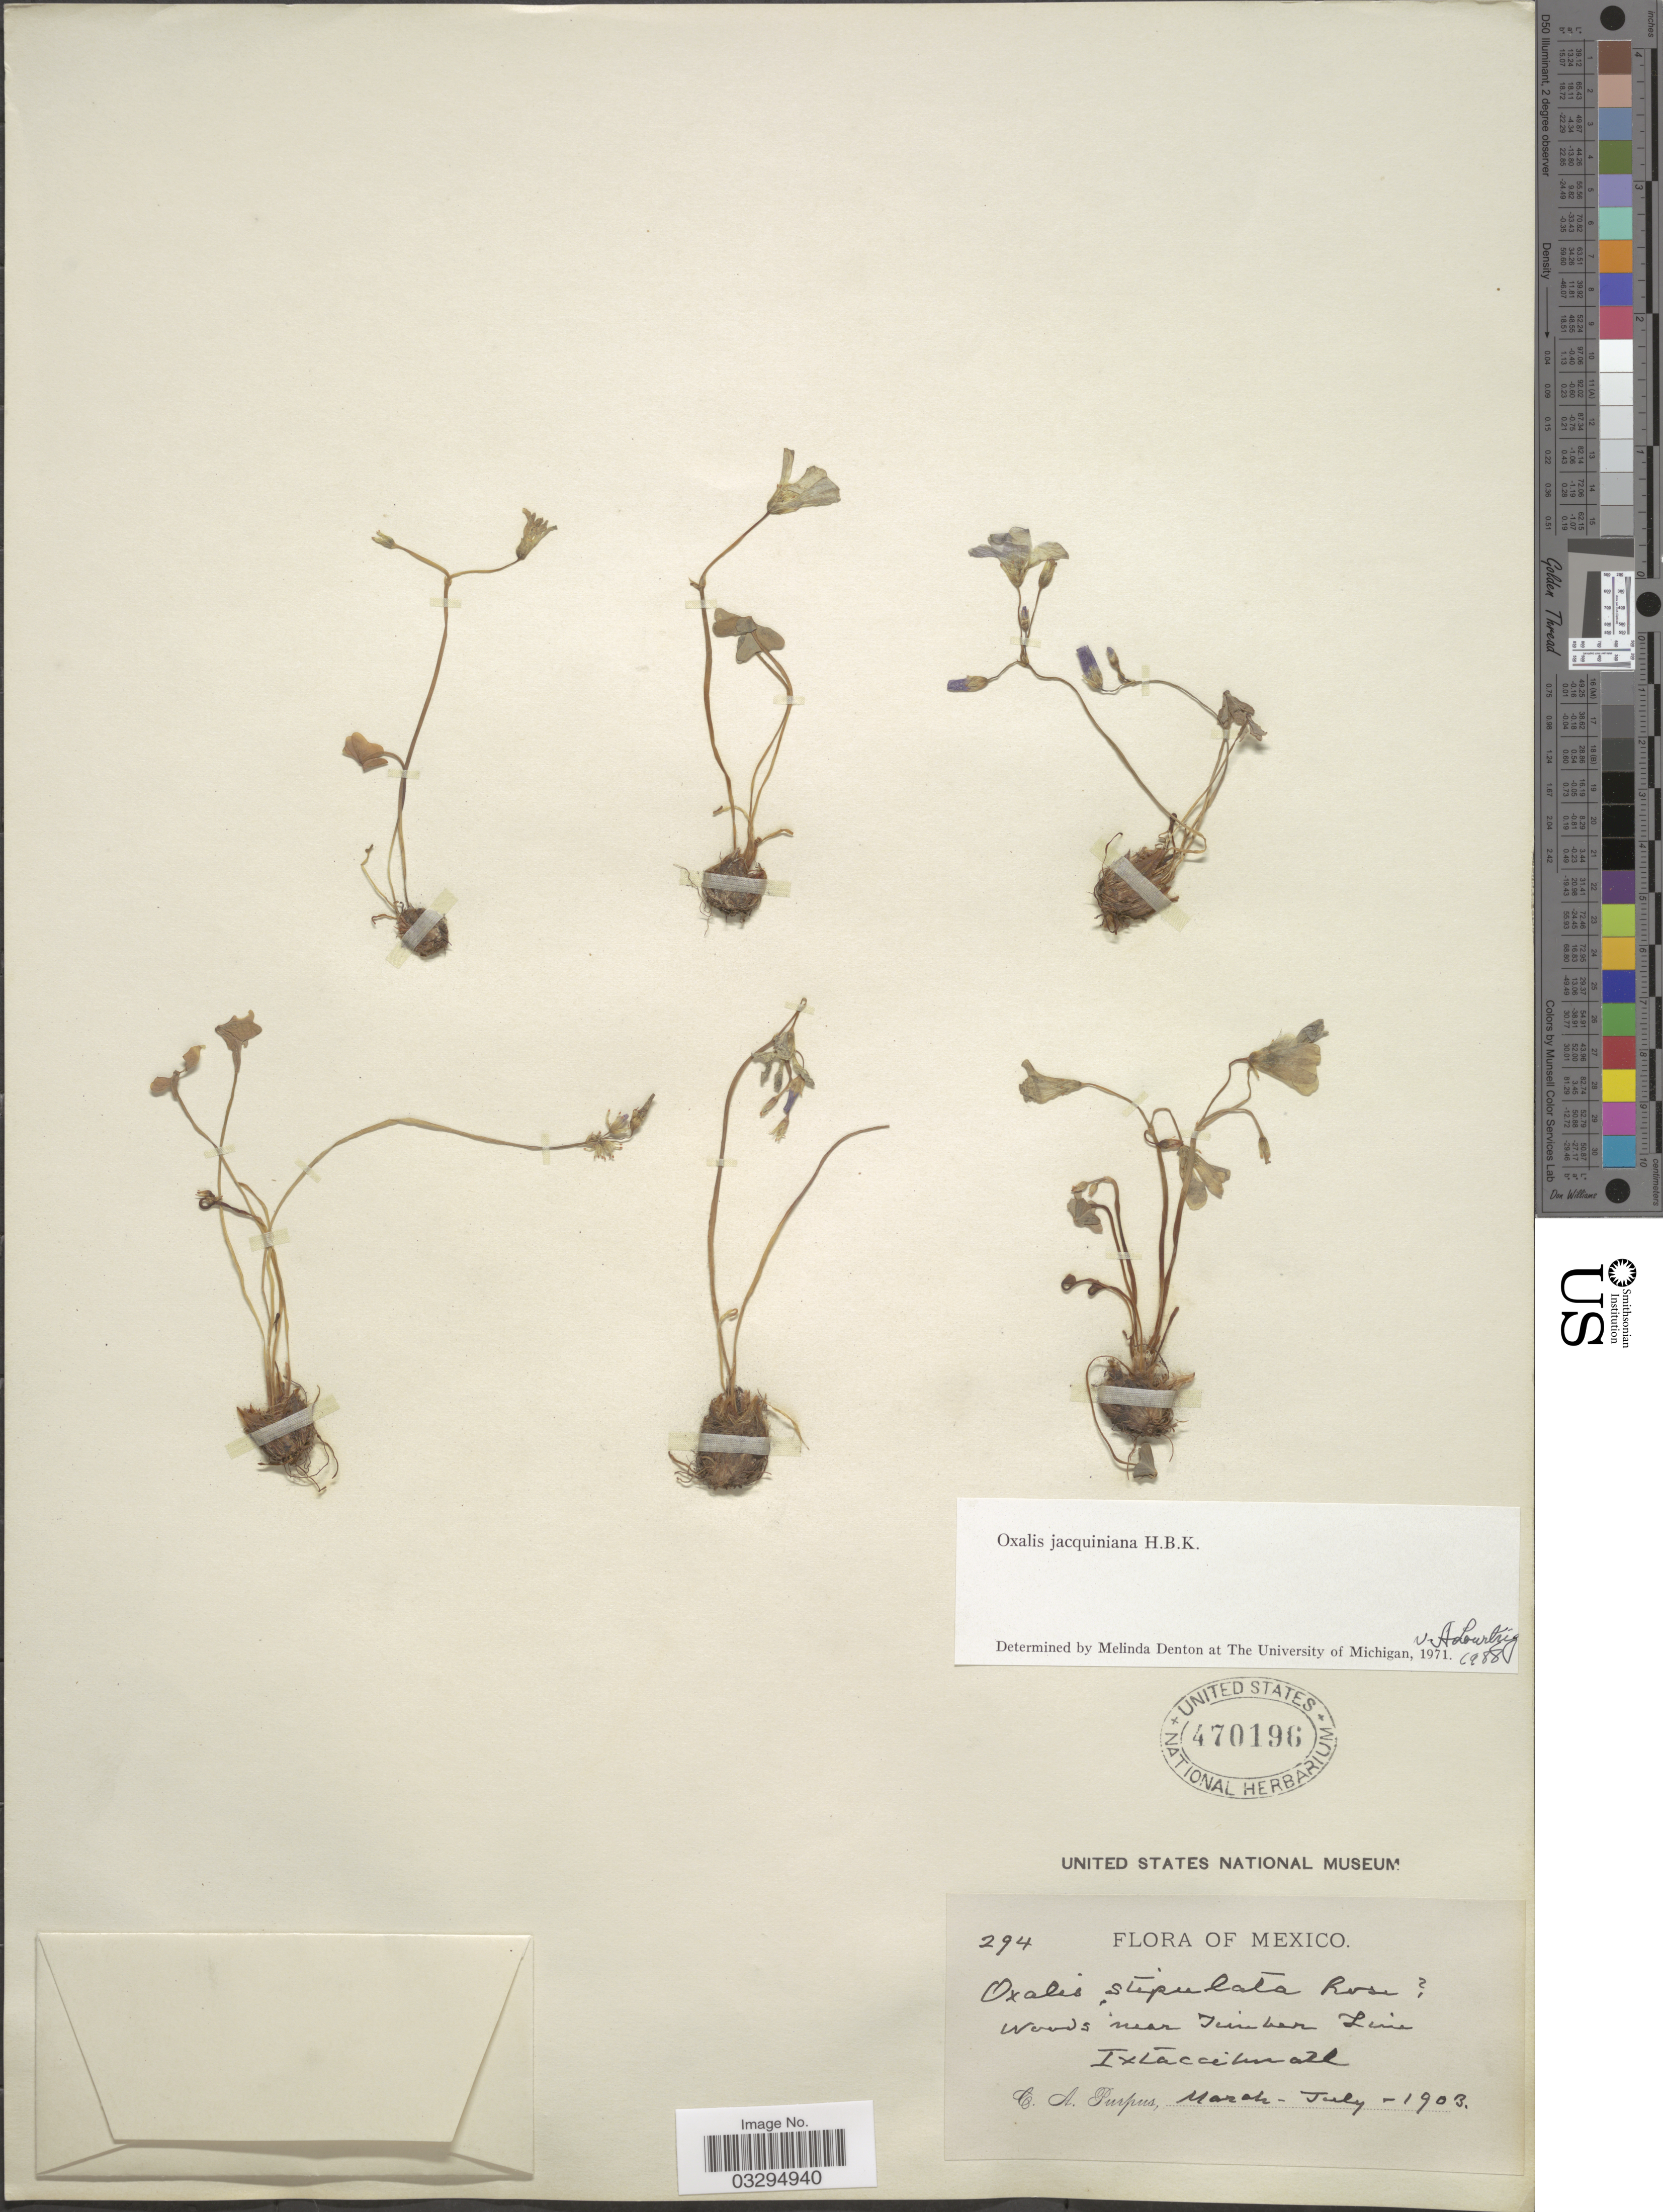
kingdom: Plantae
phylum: Tracheophyta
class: Magnoliopsida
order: Oxalidales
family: Oxalidaceae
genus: Oxalis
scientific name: Oxalis jacquiniana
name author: Kunth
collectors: C. A. Purpus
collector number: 294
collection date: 1903-03/1903-07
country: Mexico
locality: Woods near Timber Line, Ixtaccihuatl.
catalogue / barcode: US 470196